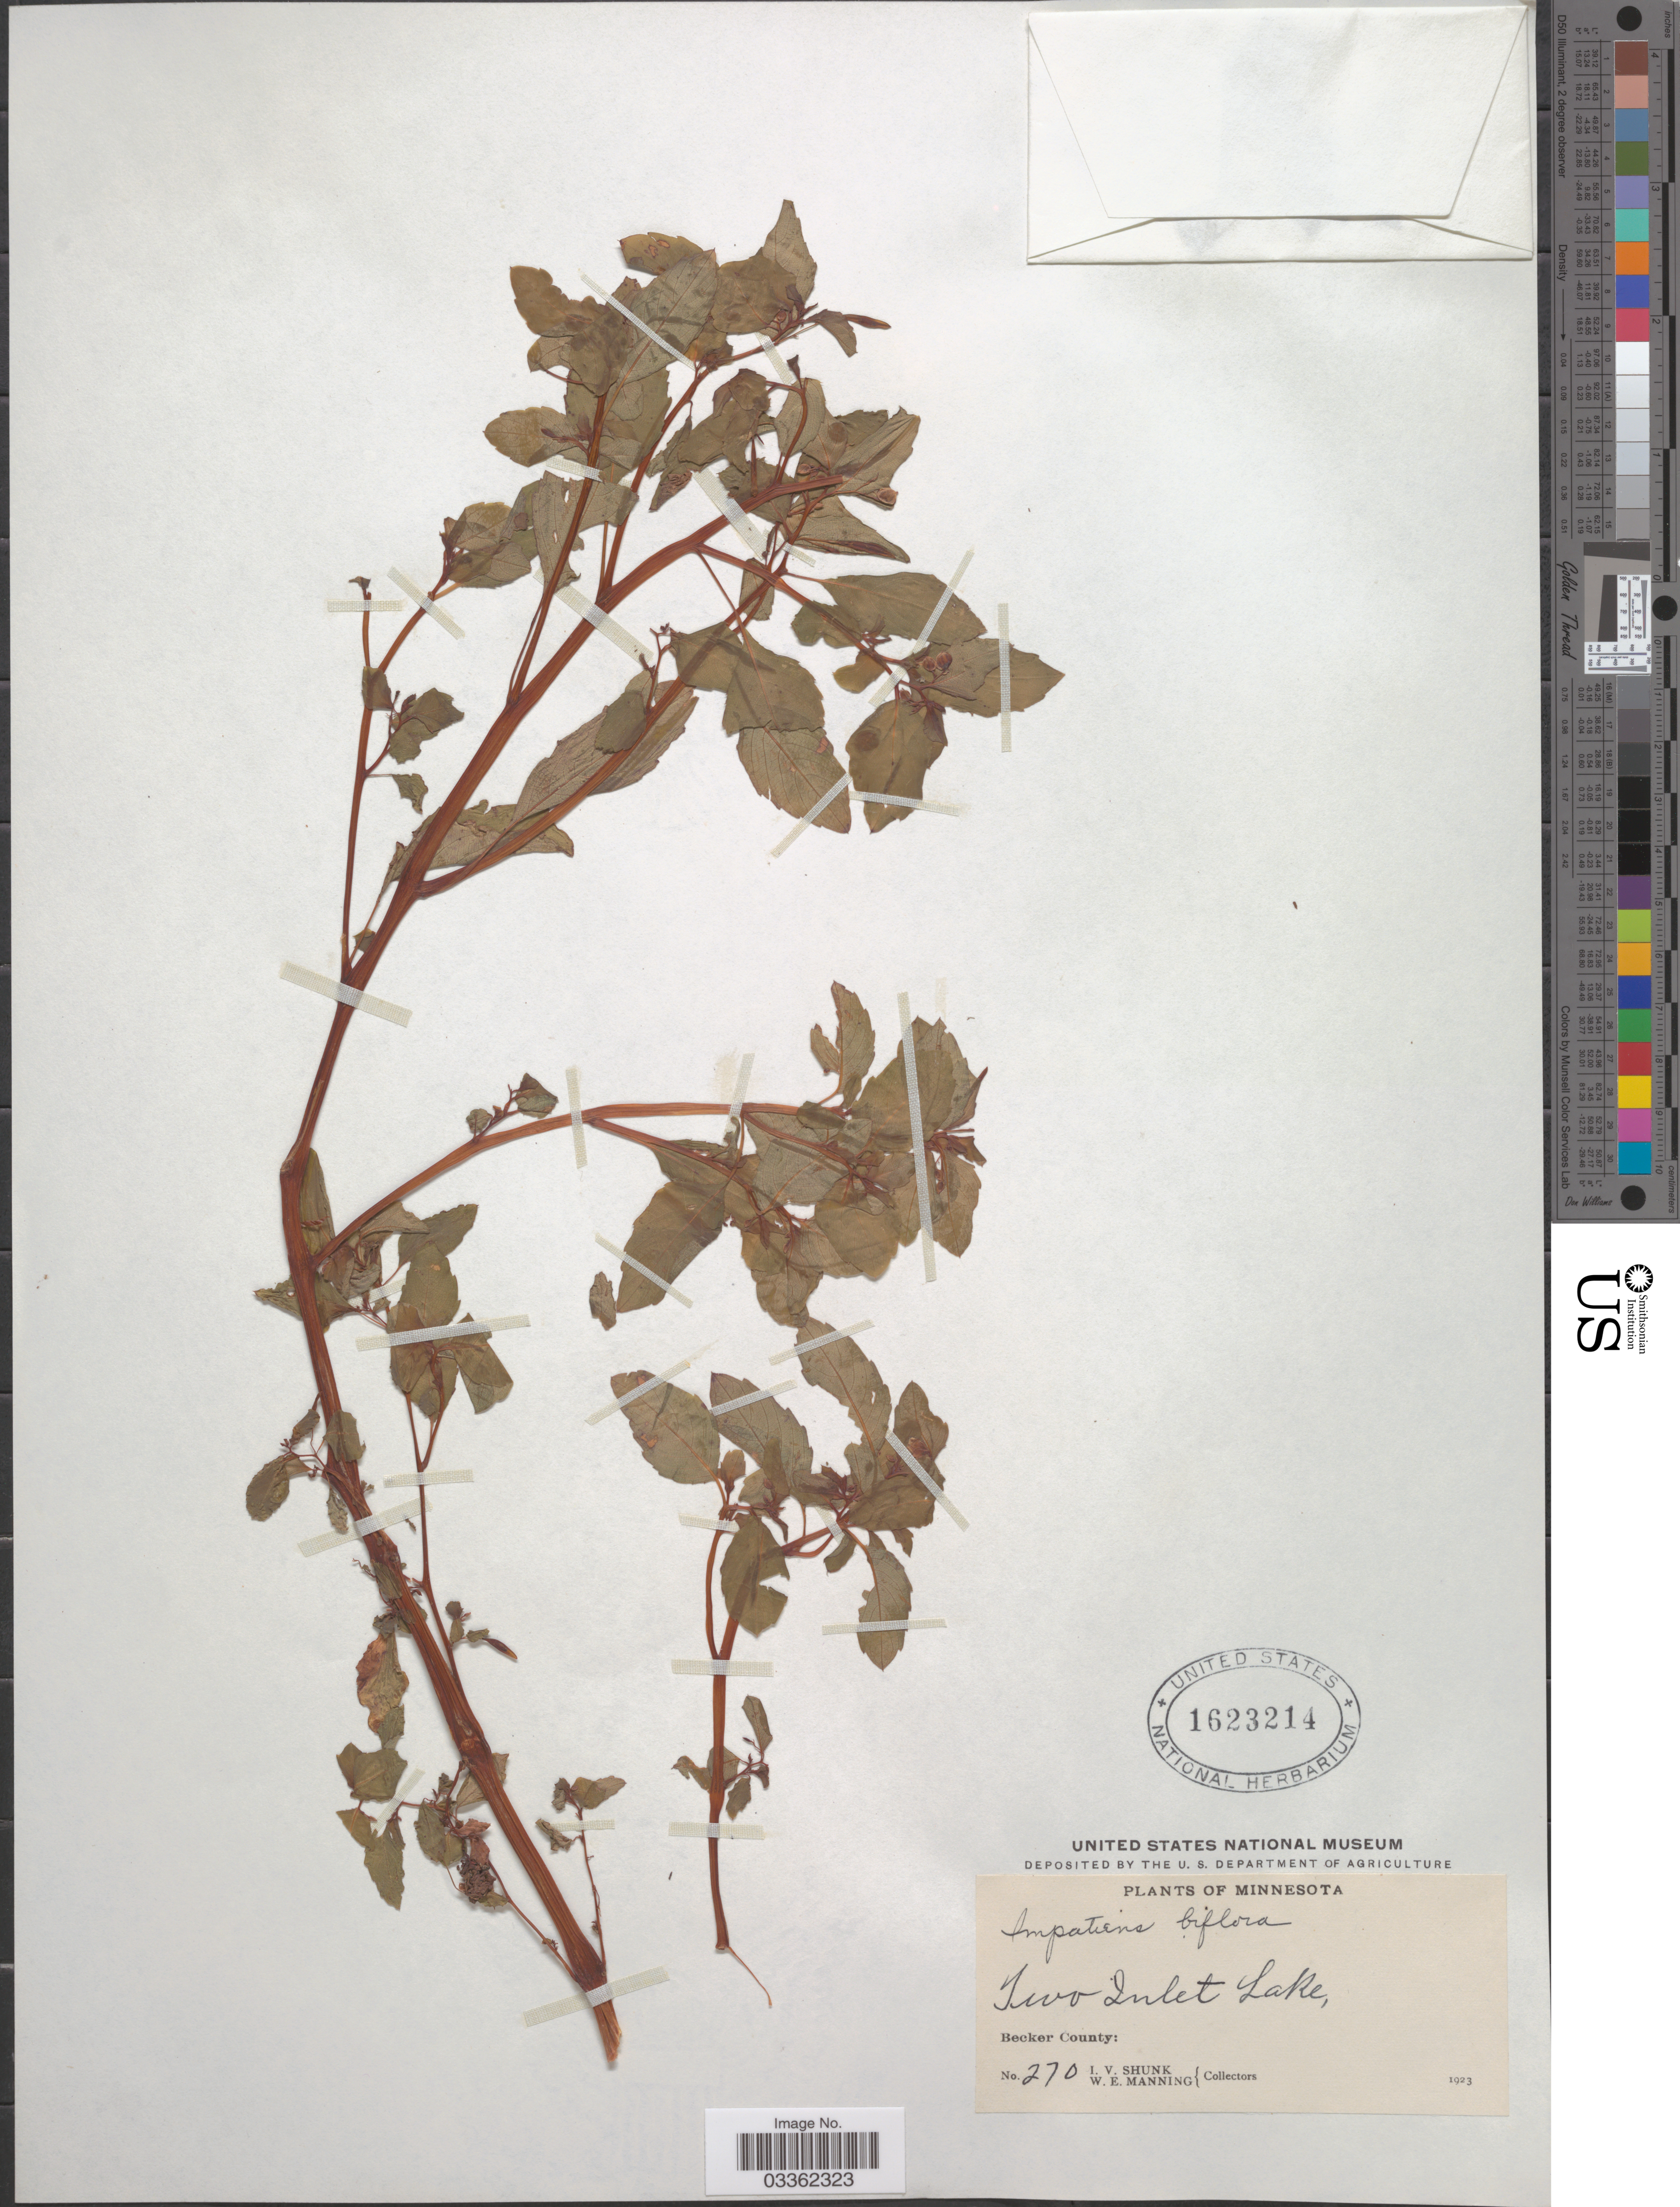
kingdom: Plantae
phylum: Tracheophyta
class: Magnoliopsida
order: Ericales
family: Balsaminaceae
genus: Impatiens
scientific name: Impatiens capensis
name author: Meerb.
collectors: I. Shunk & W. Manning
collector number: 270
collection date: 1923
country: United States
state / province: Minnesota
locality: Two Inlet Lake, Becker County.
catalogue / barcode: US 1623214